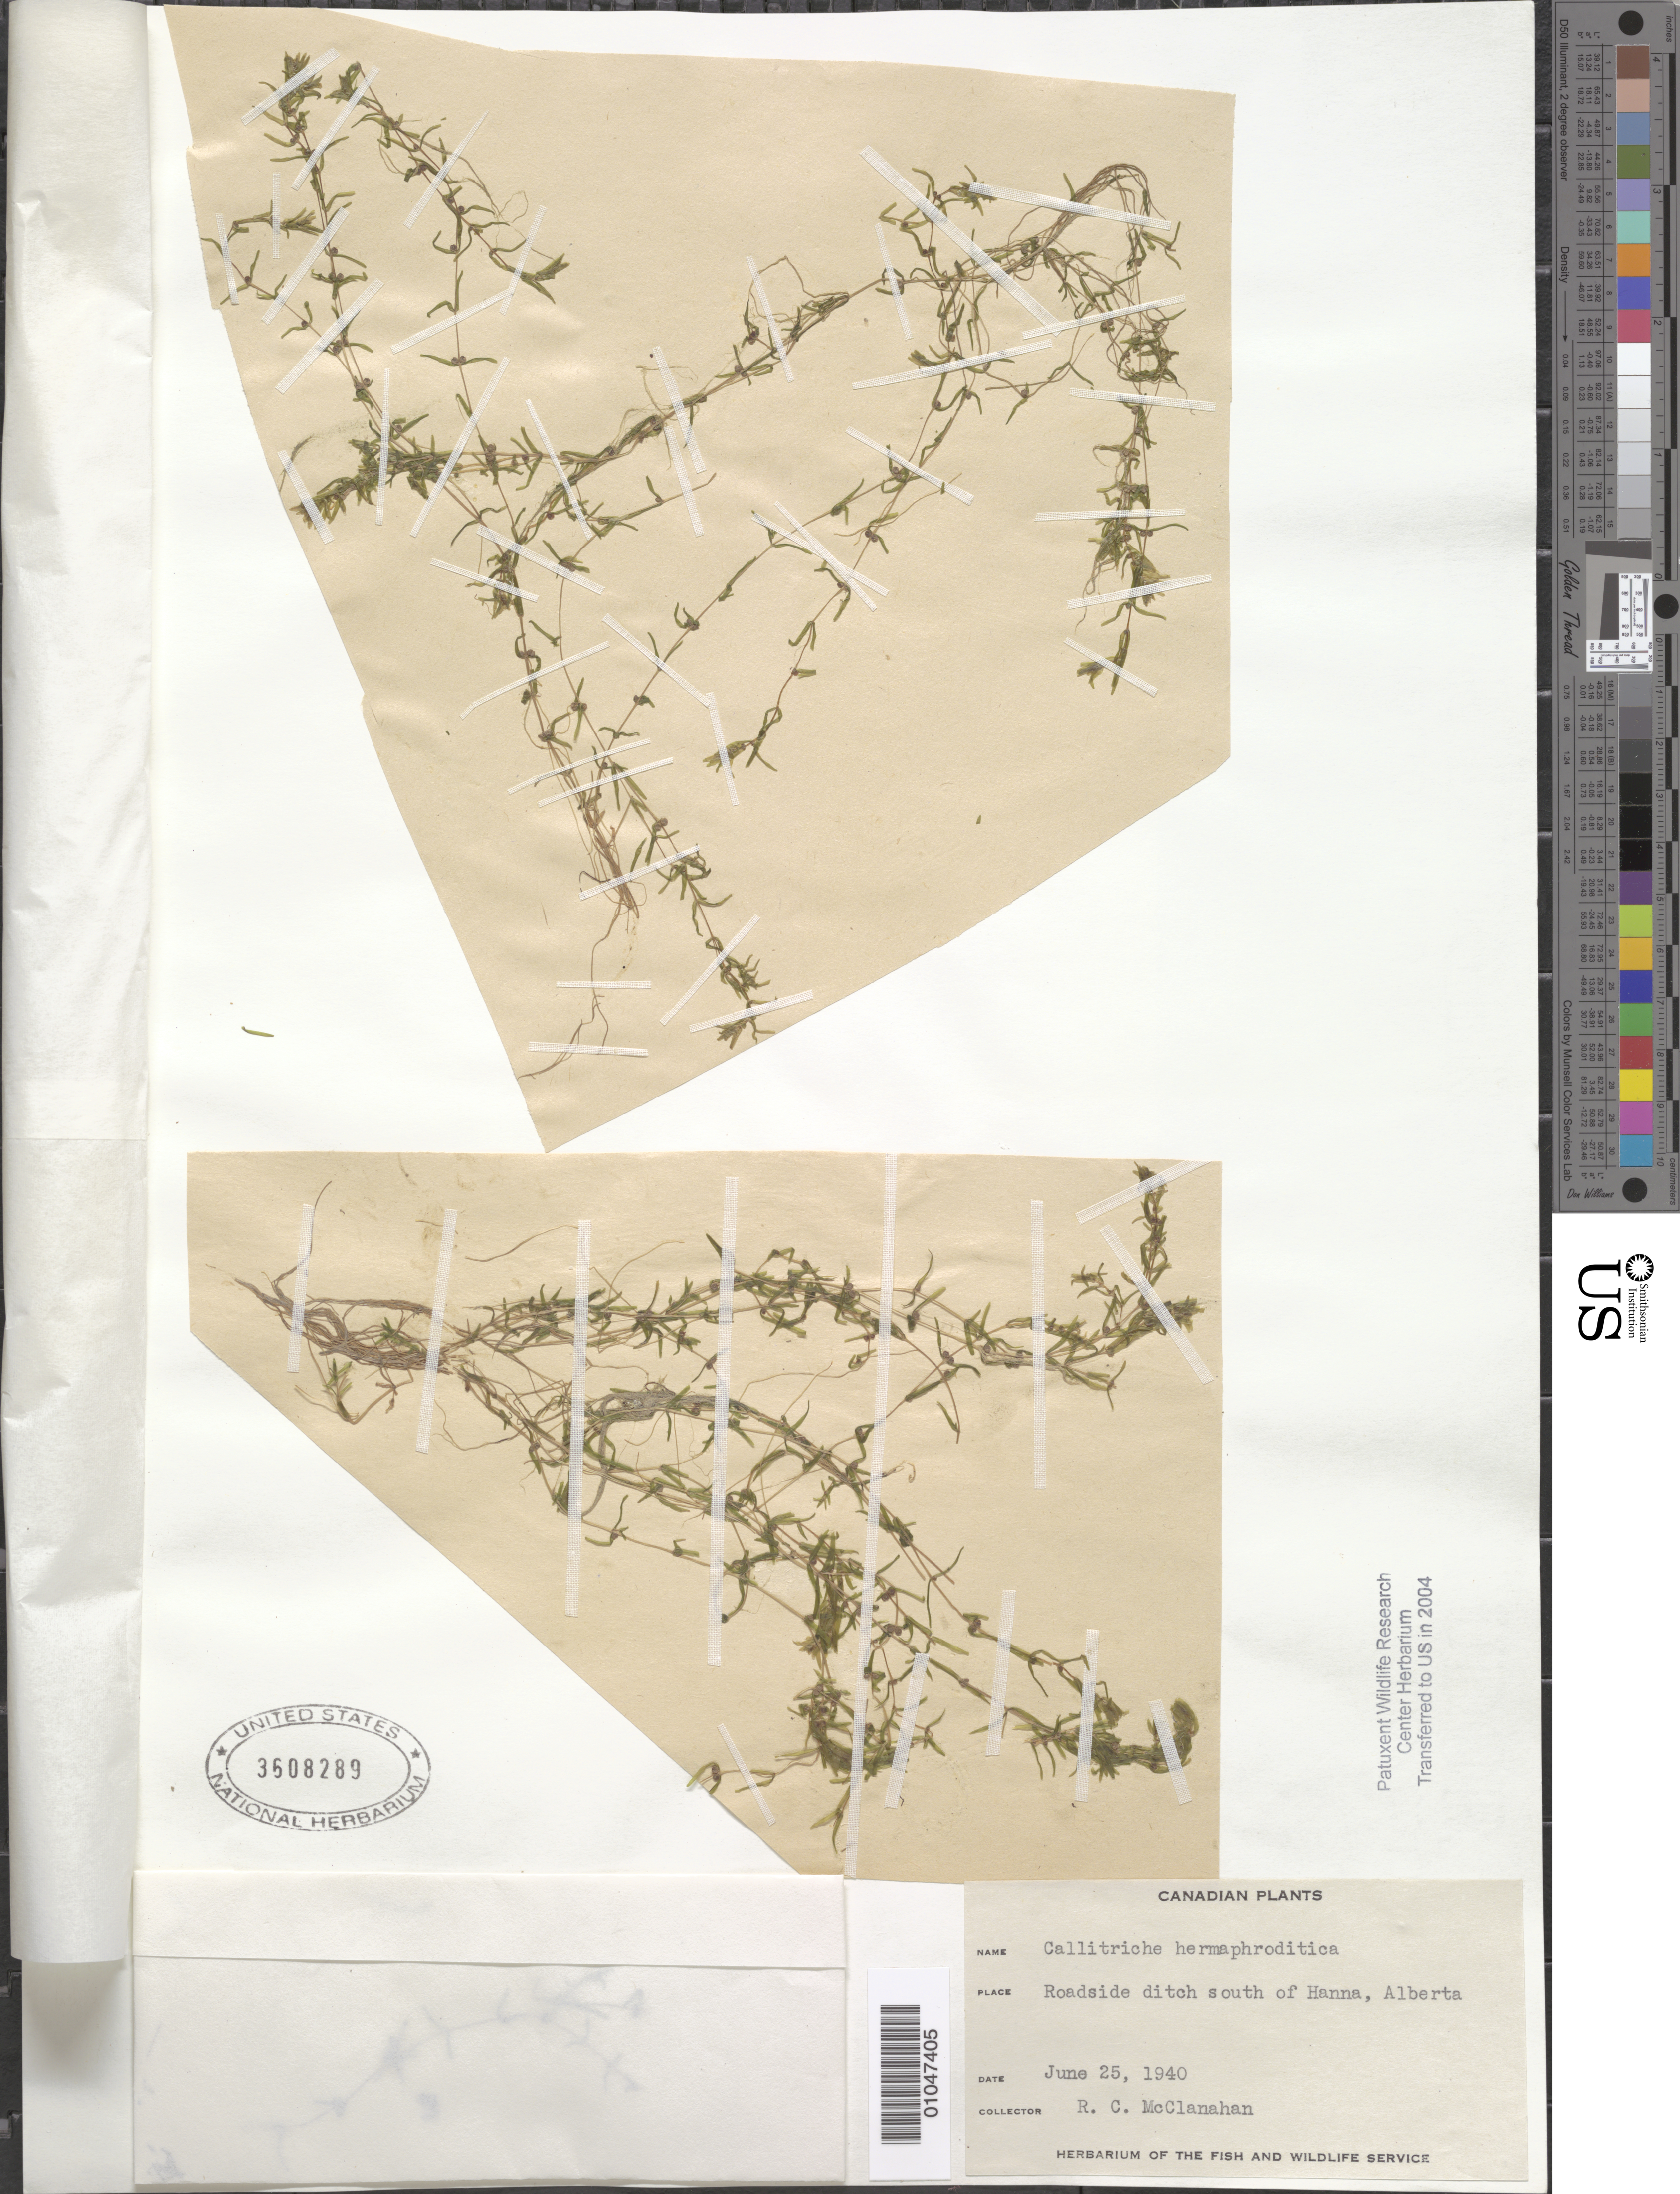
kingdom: Plantae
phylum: Tracheophyta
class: Magnoliopsida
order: Lamiales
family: Plantaginaceae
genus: Callitriche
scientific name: Callitriche hermaphroditica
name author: L.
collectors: R. McClanahan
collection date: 1940-06-25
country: Canada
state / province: Alberta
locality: Roadside ditch south of Hanna.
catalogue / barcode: US 3608289